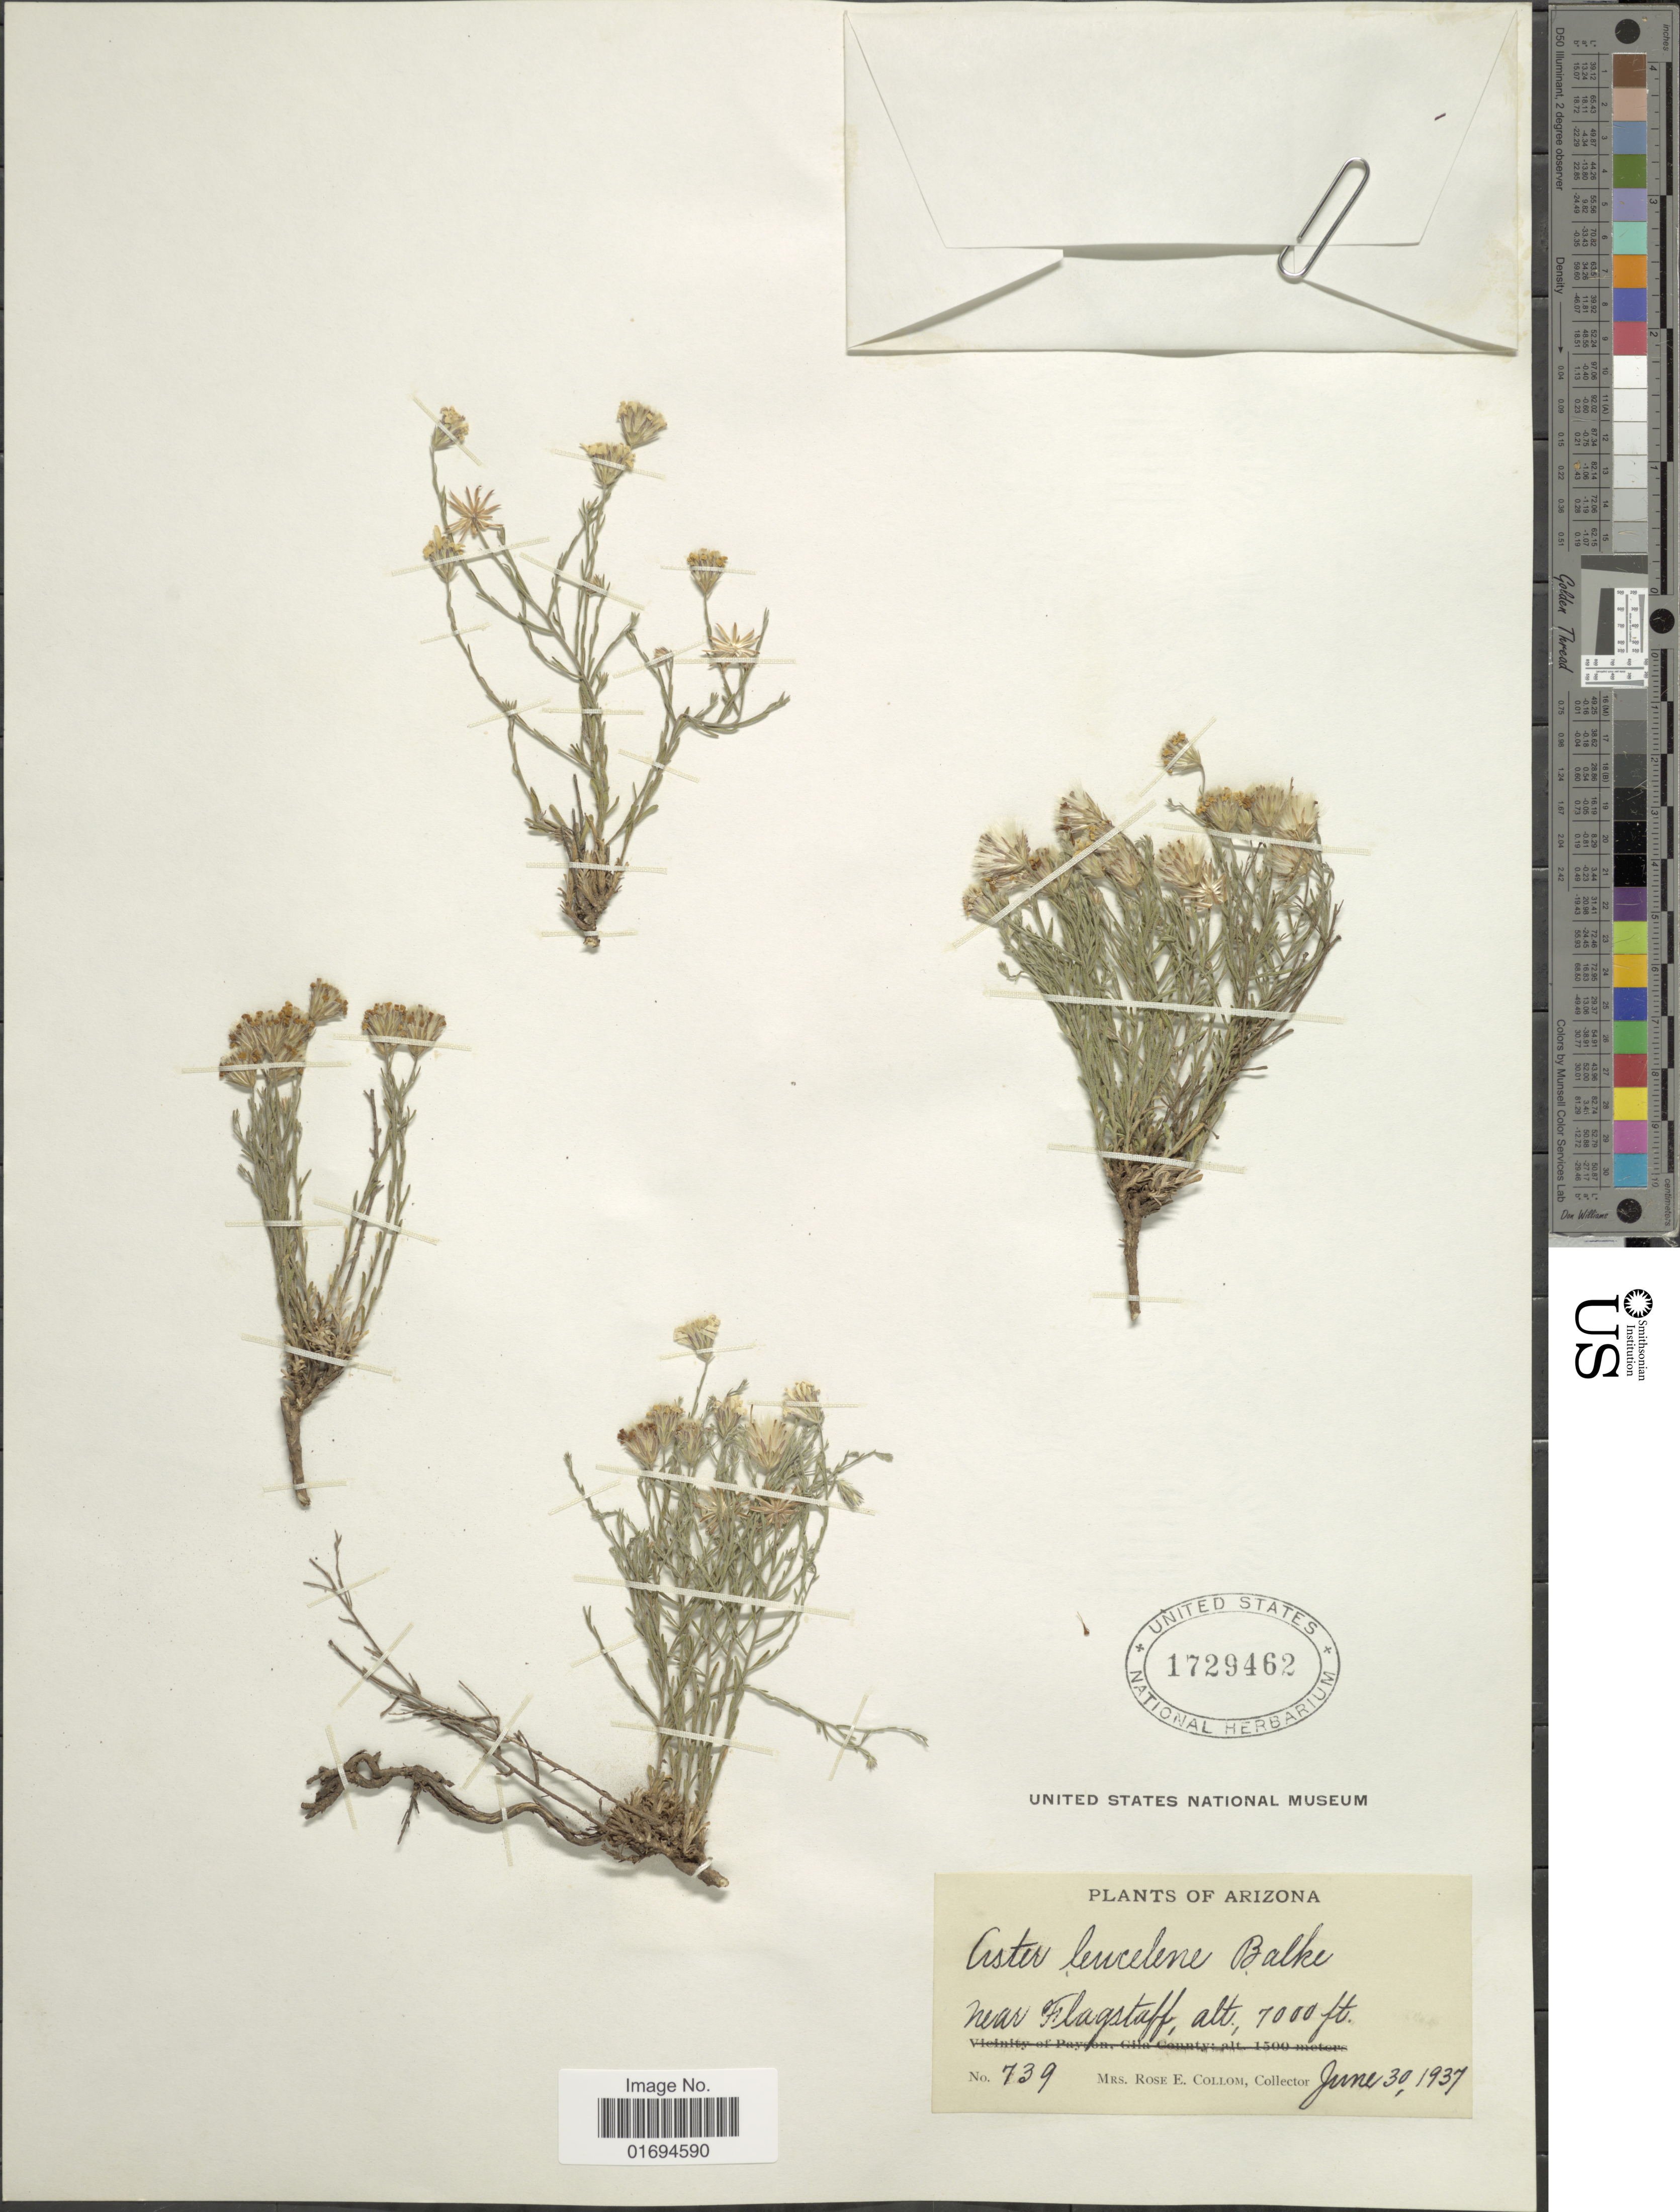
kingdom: Plantae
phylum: Tracheophyta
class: Magnoliopsida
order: Asterales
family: Asteraceae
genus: Chaetopappa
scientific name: Chaetopappa ericoides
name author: (Torr.) G.L. Nesom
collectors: R. E. Collom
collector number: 739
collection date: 1937-06-30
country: United States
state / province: Arizona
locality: Near Flagstaff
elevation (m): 2134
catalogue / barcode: US 1729462